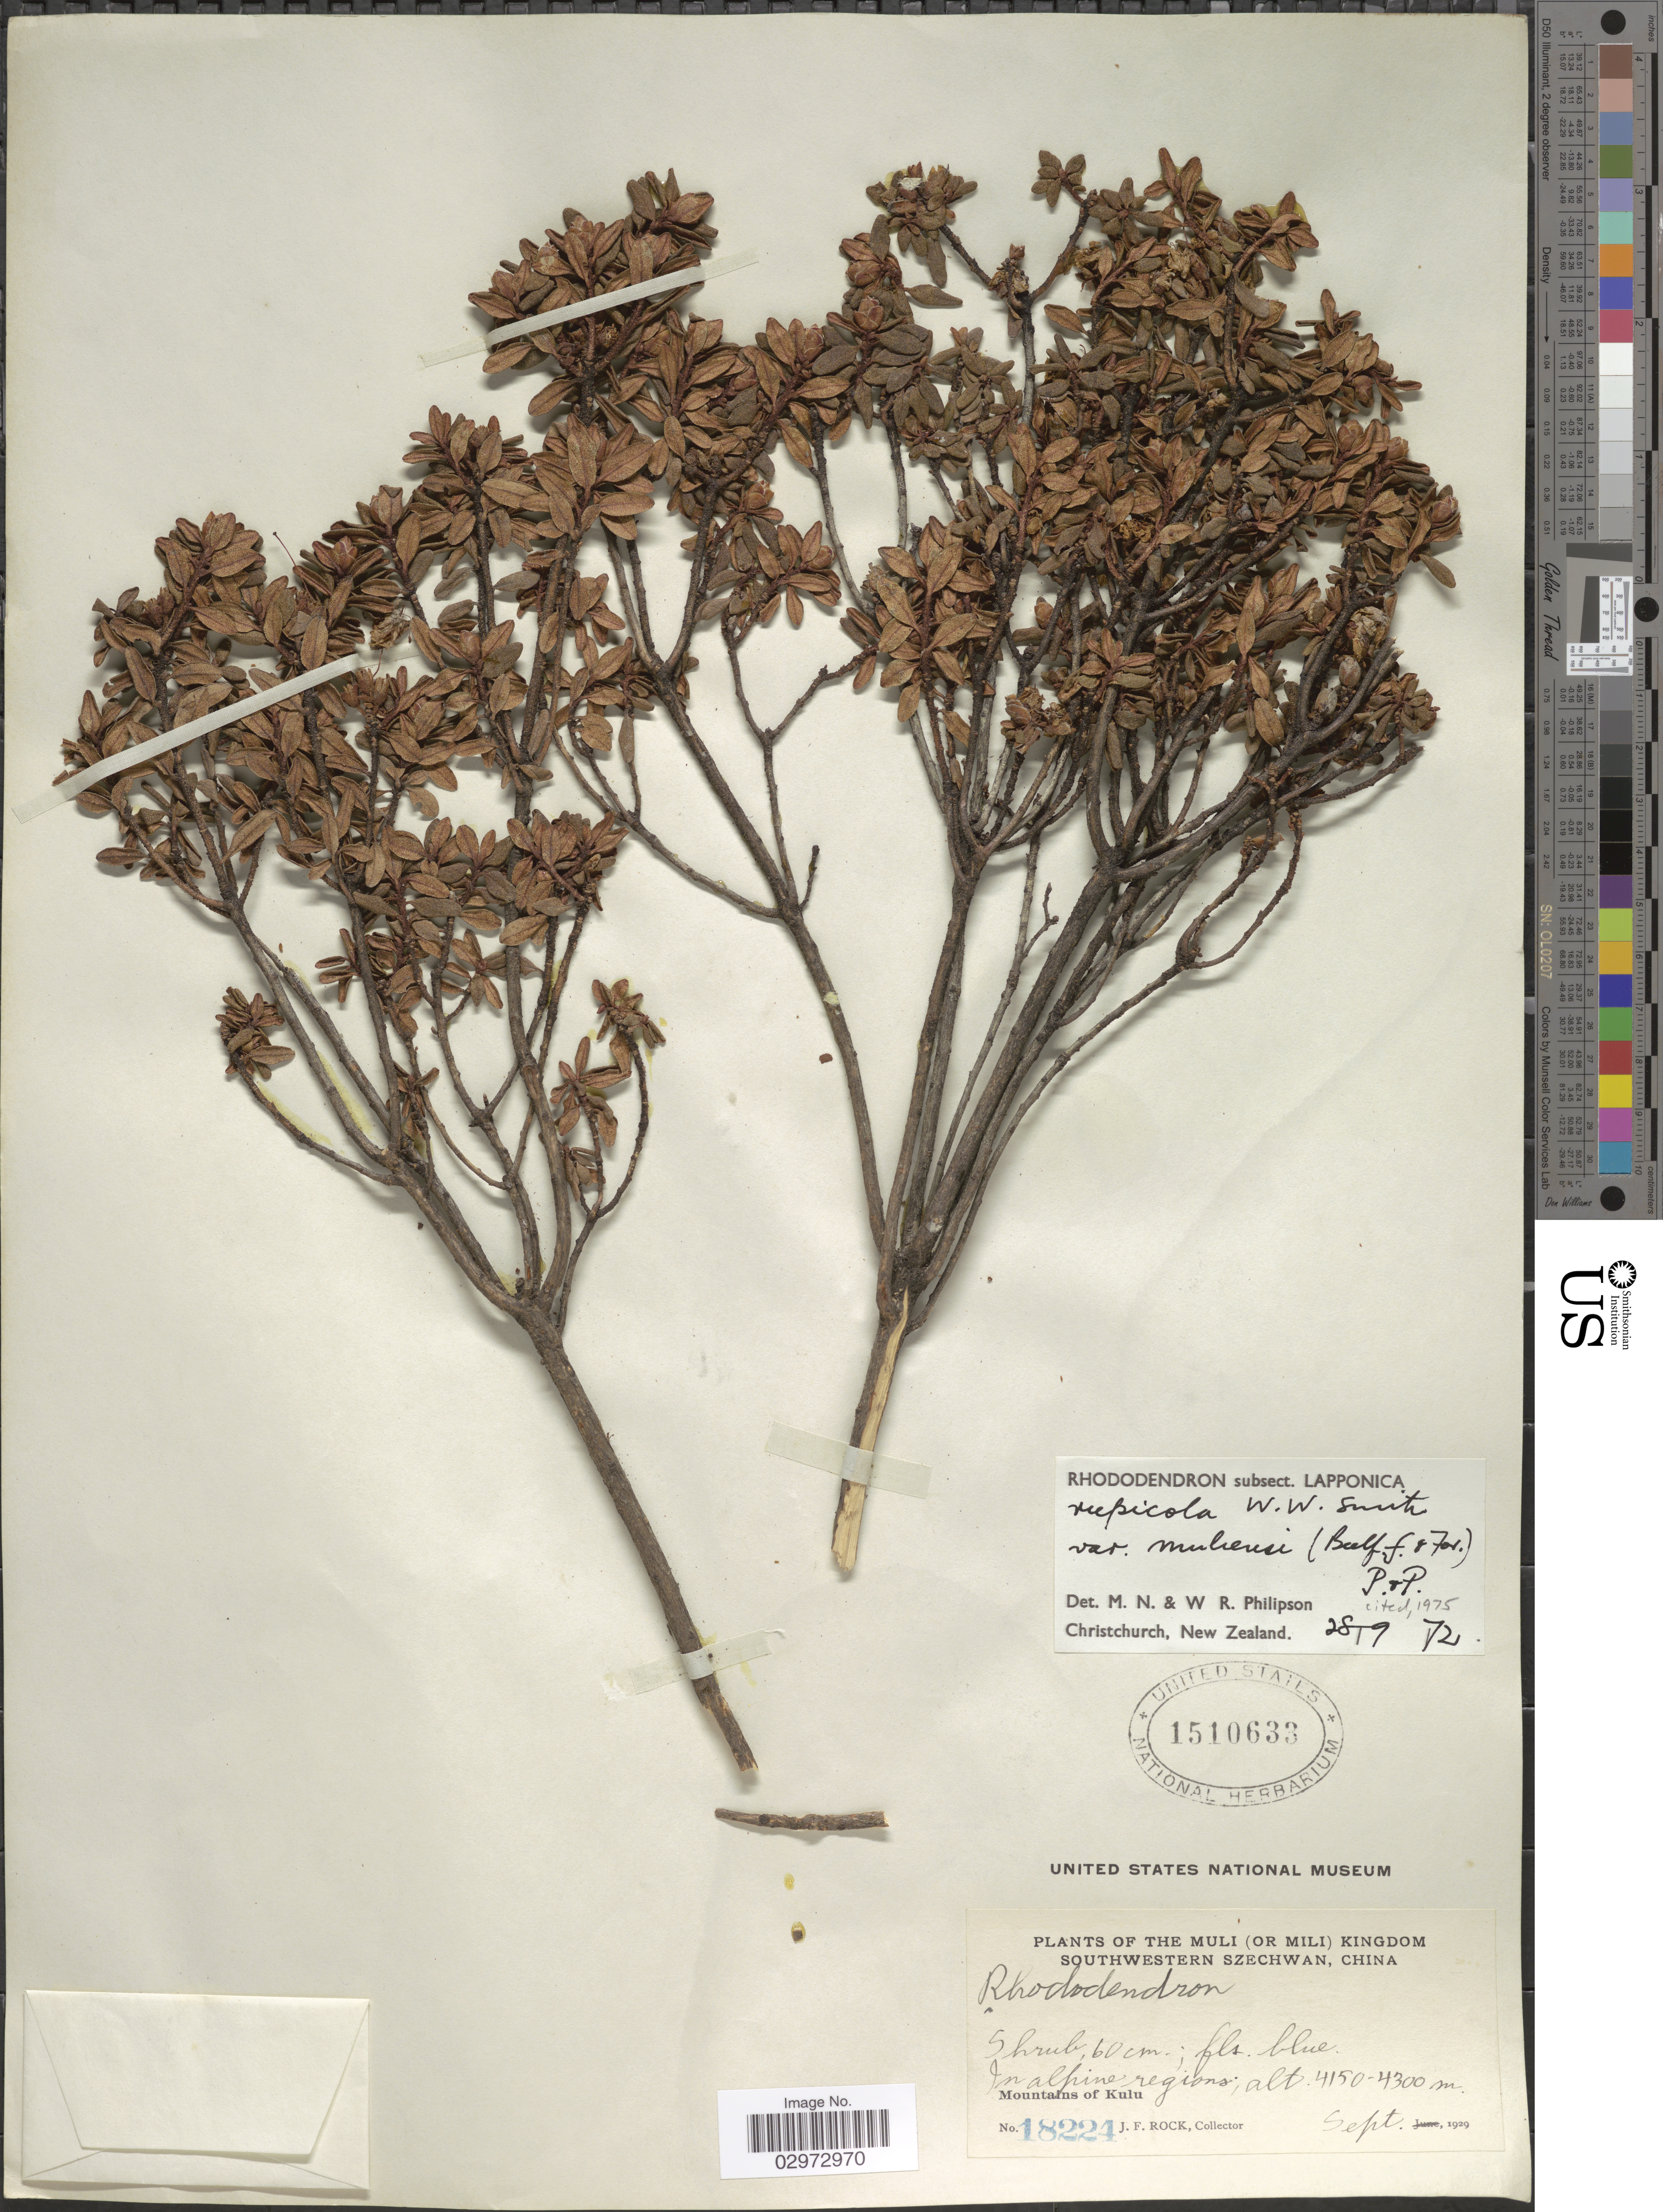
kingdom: Plantae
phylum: Tracheophyta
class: Magnoliopsida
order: Ericales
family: Ericaceae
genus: Rhododendron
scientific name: Rhododendron rupicola var. muliense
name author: (Balf. f. & Forrest) Philipson & M. N. Philipson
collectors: J. Rock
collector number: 18224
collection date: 1929-09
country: China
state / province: Sichuan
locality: Muli (or Mili) Kingdom, Southwestern Szechwan, Mountains of Kulu.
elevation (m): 4150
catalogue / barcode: US 1510633